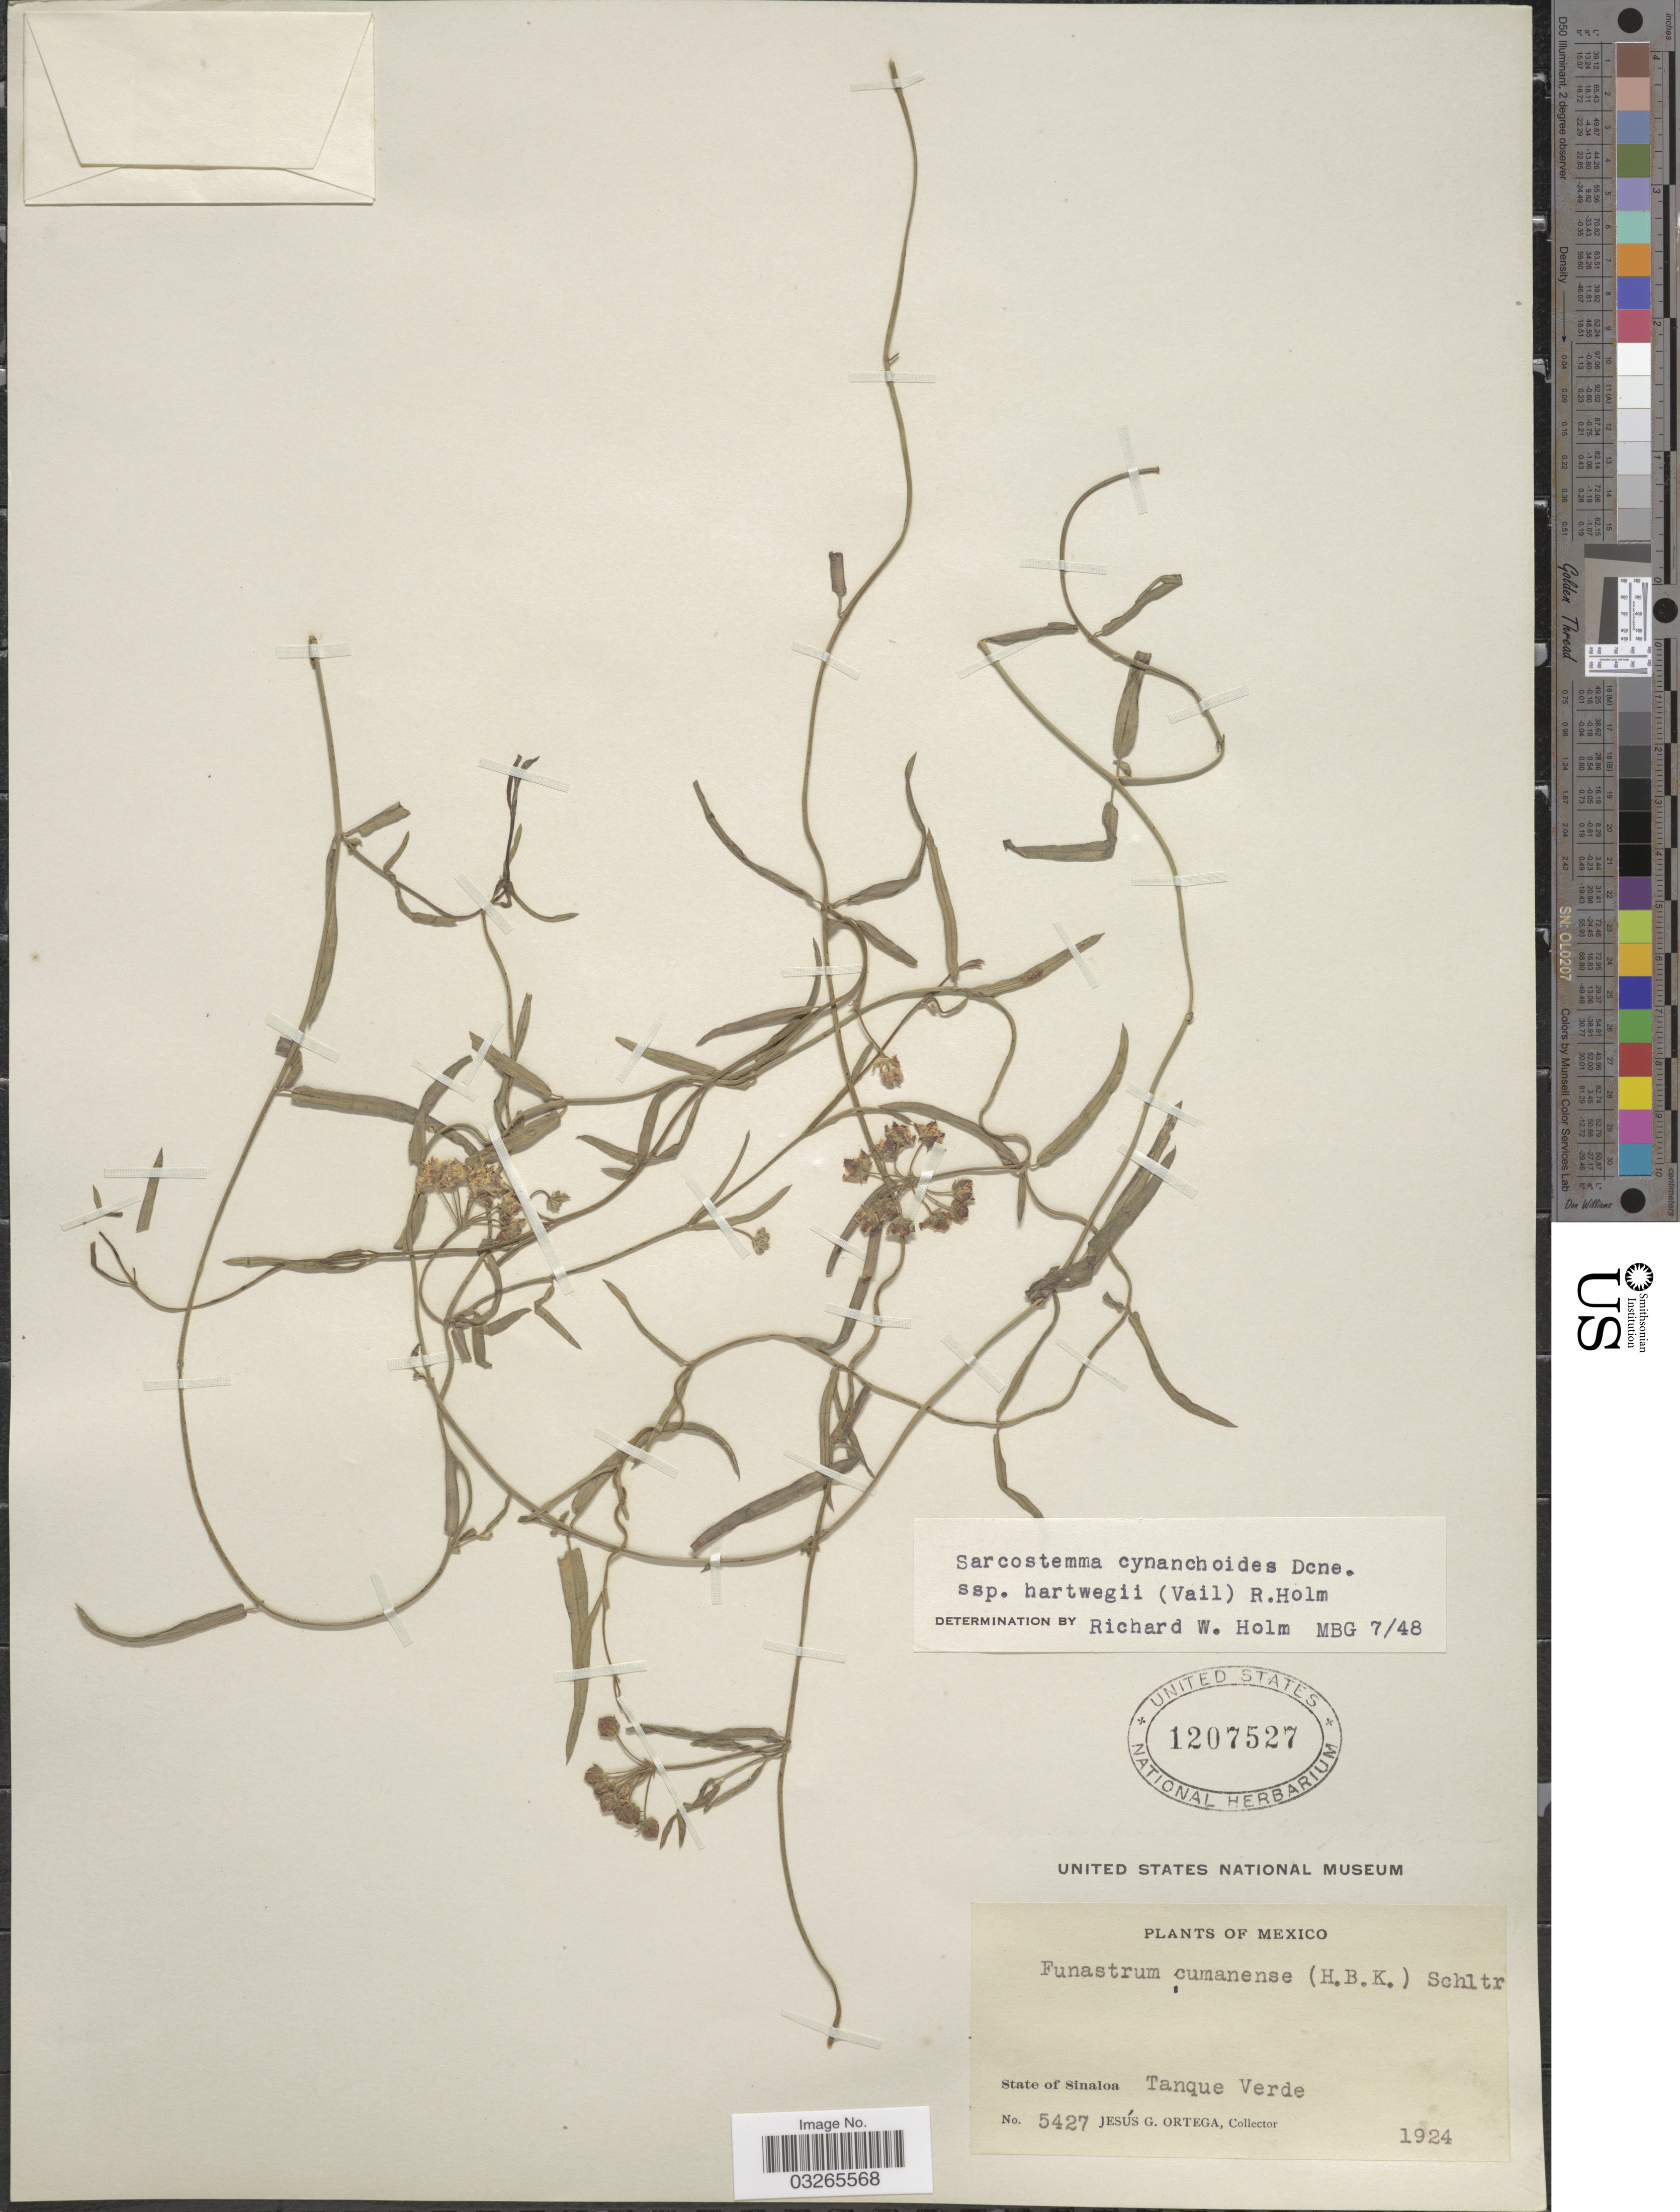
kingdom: Plantae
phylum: Tracheophyta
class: Magnoliopsida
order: Gentianales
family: Apocynaceae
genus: Sarcostemma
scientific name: Sarcostemma cynanchoides subsp. hartwegii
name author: (Vail) R.W. Holm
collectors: J. Ortega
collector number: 5427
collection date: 1924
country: Mexico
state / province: Sinaloa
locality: State of Sinaloa, Tanque Verde.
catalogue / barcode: US 1207527